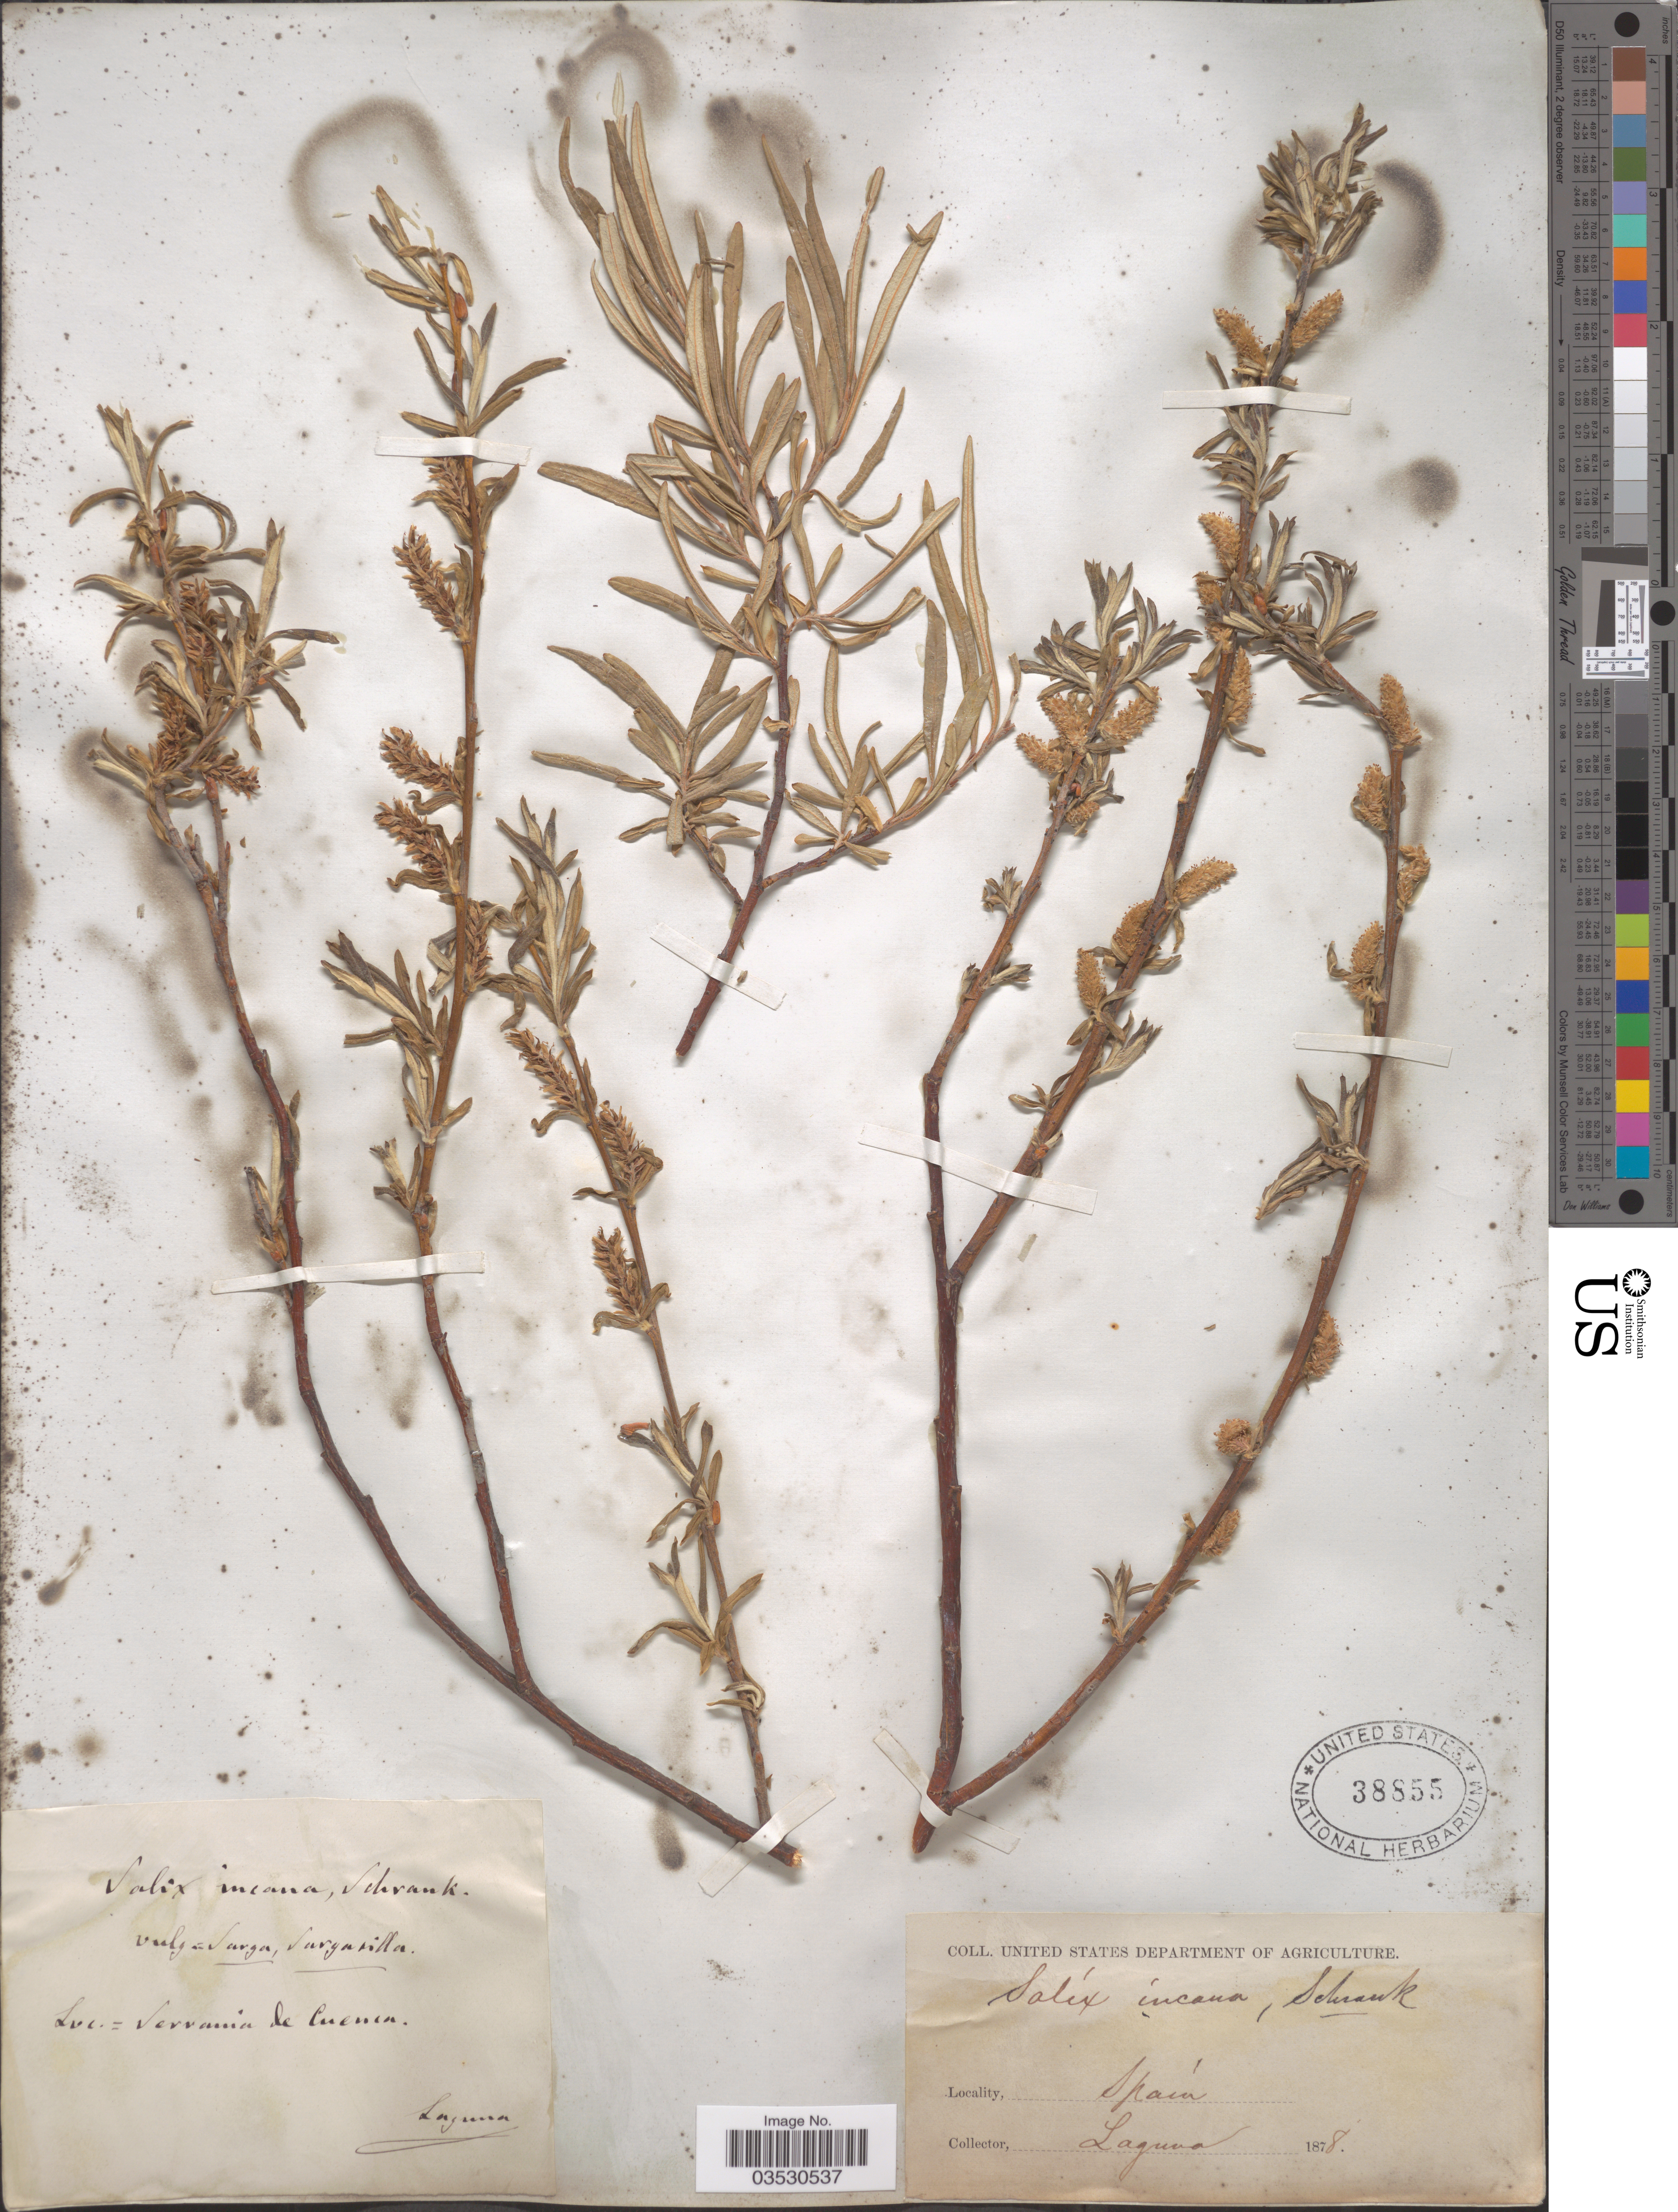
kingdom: Plantae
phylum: Tracheophyta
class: Magnoliopsida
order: Malpighiales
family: Salicaceae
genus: Salix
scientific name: Salix incana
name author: Michx.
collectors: -. Laguna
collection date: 1878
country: Spain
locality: Vervania de Cuenca.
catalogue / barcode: US 38855